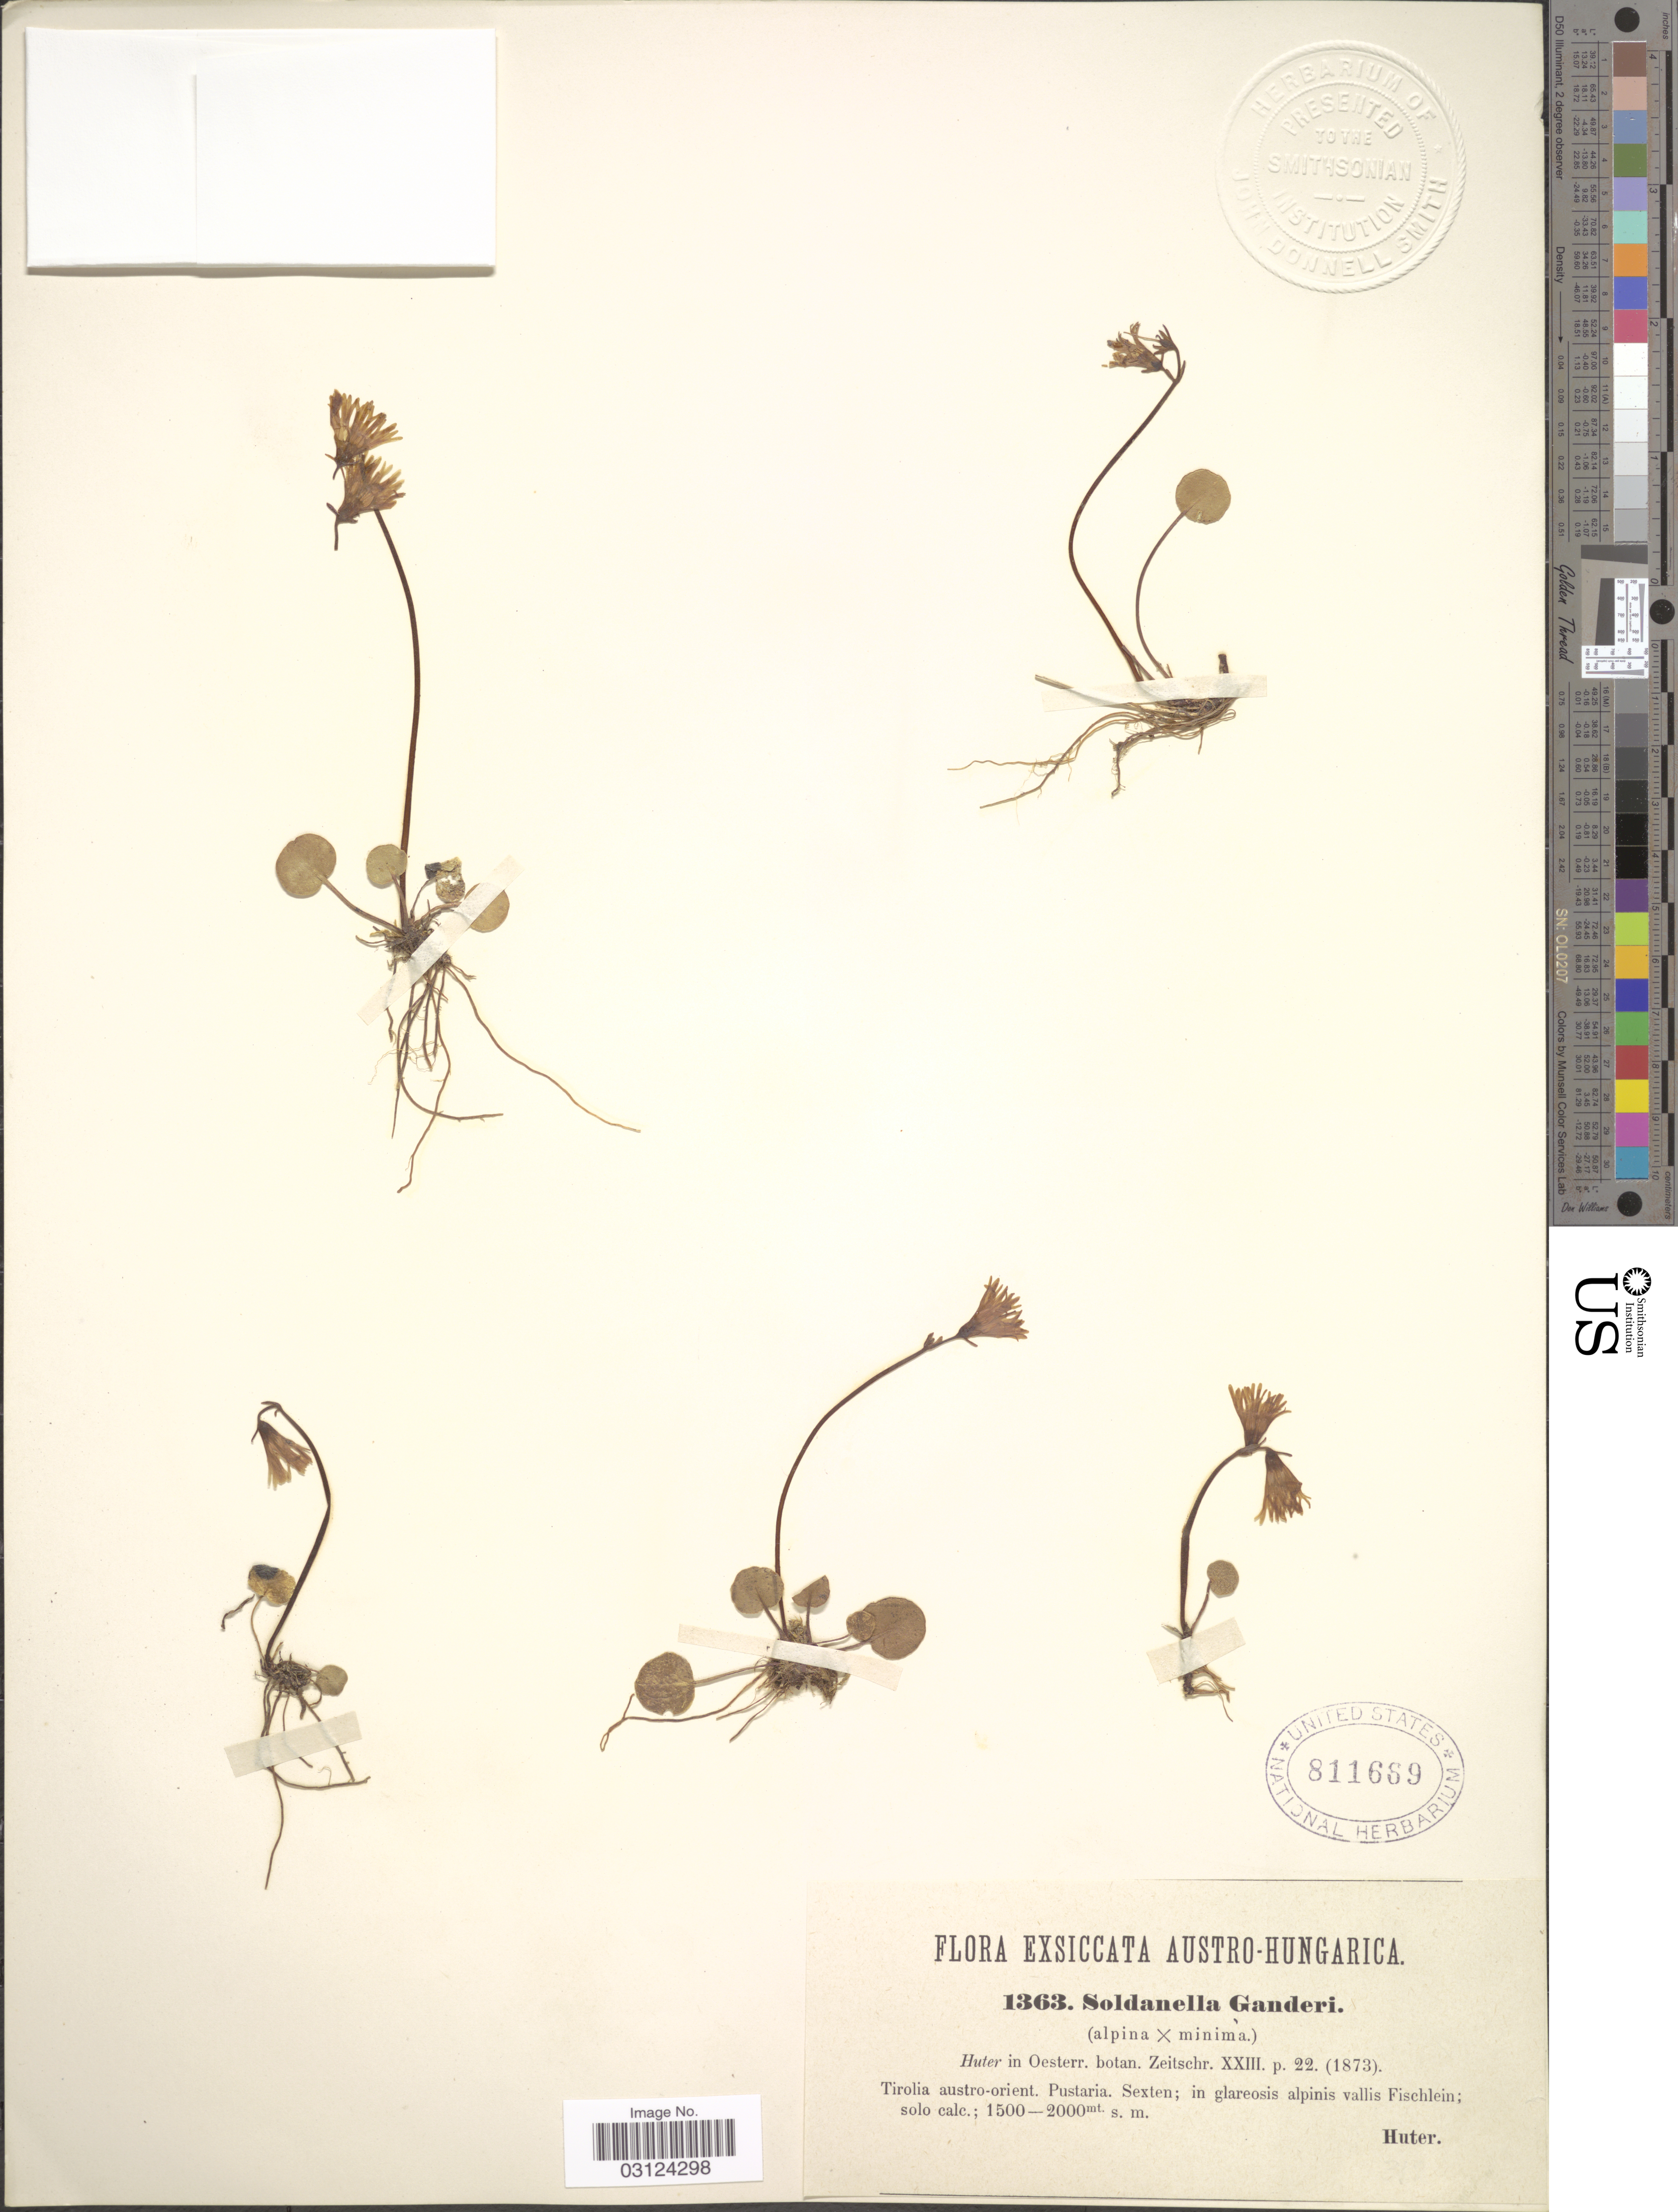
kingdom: Plantae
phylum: Tracheophyta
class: Magnoliopsida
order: Ericales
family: Primulaceae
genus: Soldanella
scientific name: Soldanella x ganderi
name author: Huter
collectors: -. Huter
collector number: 1363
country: Italy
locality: Austro-Hungarica, Tirolia austro-orient. Pustaria. Sexten; in glareosis alpinis vallis Fischlein.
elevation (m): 1500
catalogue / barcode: US 811669